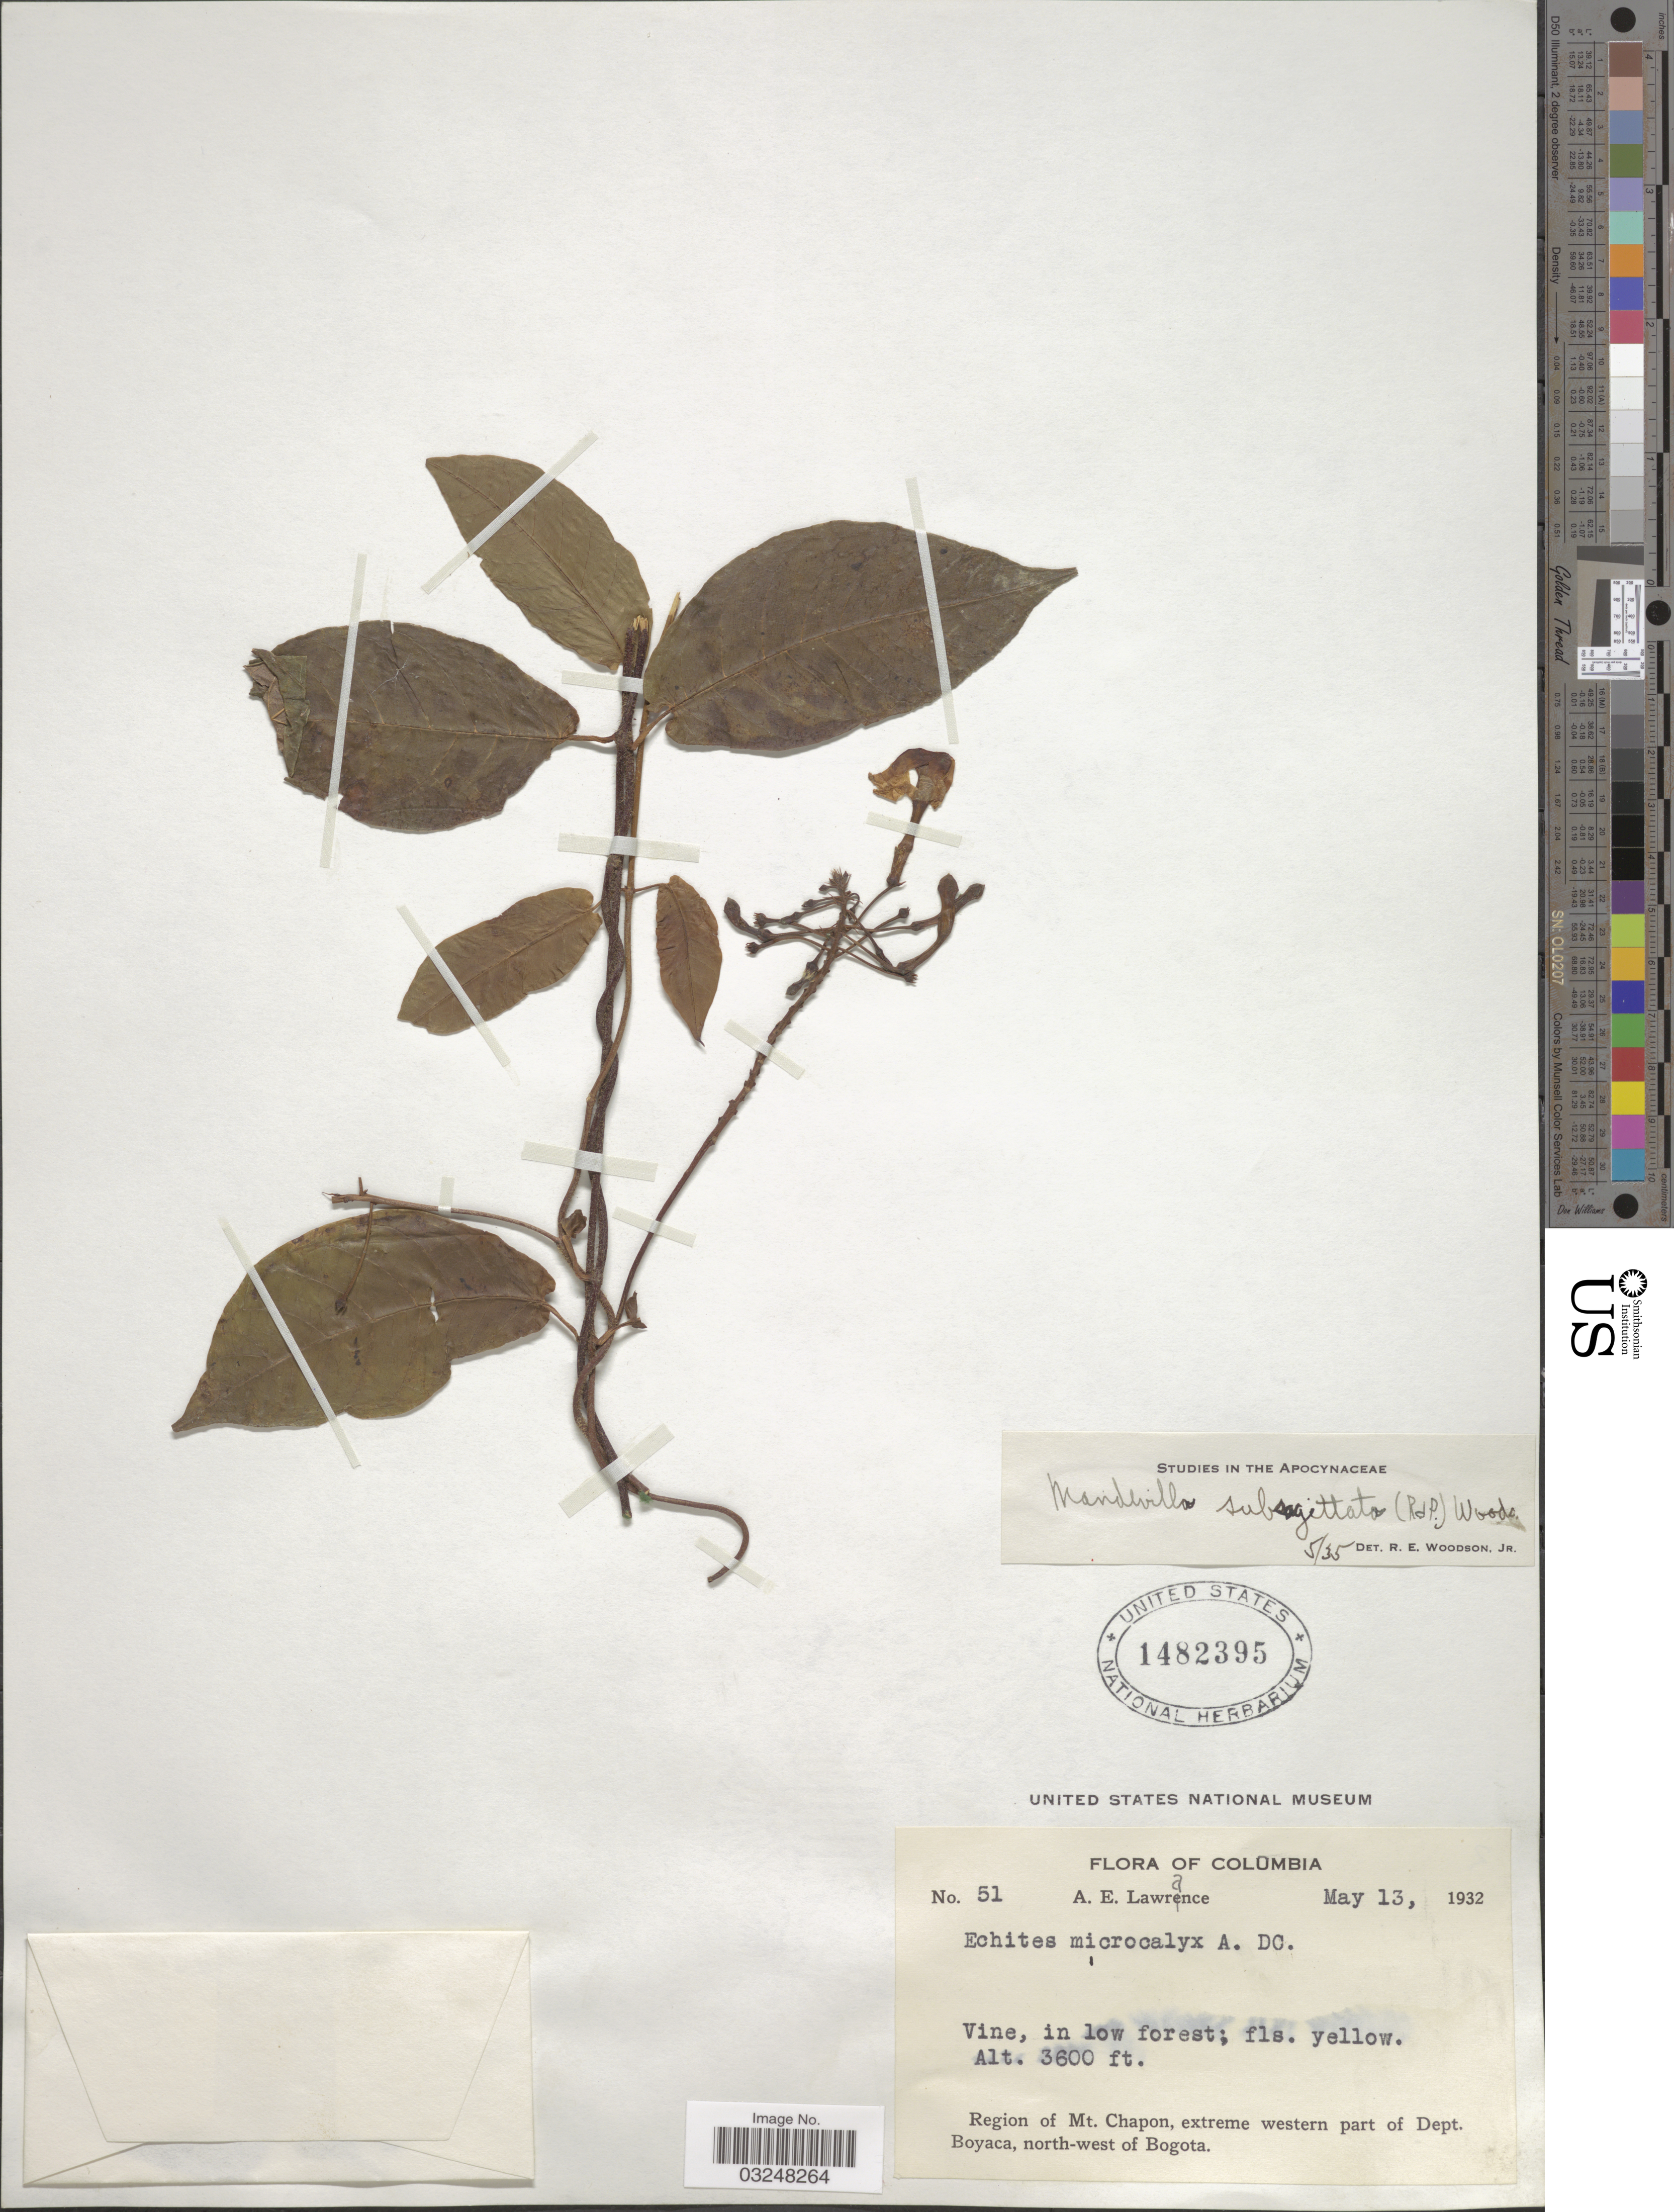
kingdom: Plantae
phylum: Tracheophyta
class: Magnoliopsida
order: Gentianales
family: Apocynaceae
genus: Mandevilla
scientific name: Mandevilla subsagittata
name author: (Ruiz & Pav.) Woodson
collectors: A. Lawrance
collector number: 51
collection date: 1932-05-13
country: Colombia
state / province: Boyacá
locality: Region of Mt. Chapon, extreme western part of Dept. Boyaca, north-west of Bogota.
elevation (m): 1097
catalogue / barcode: US 1482395